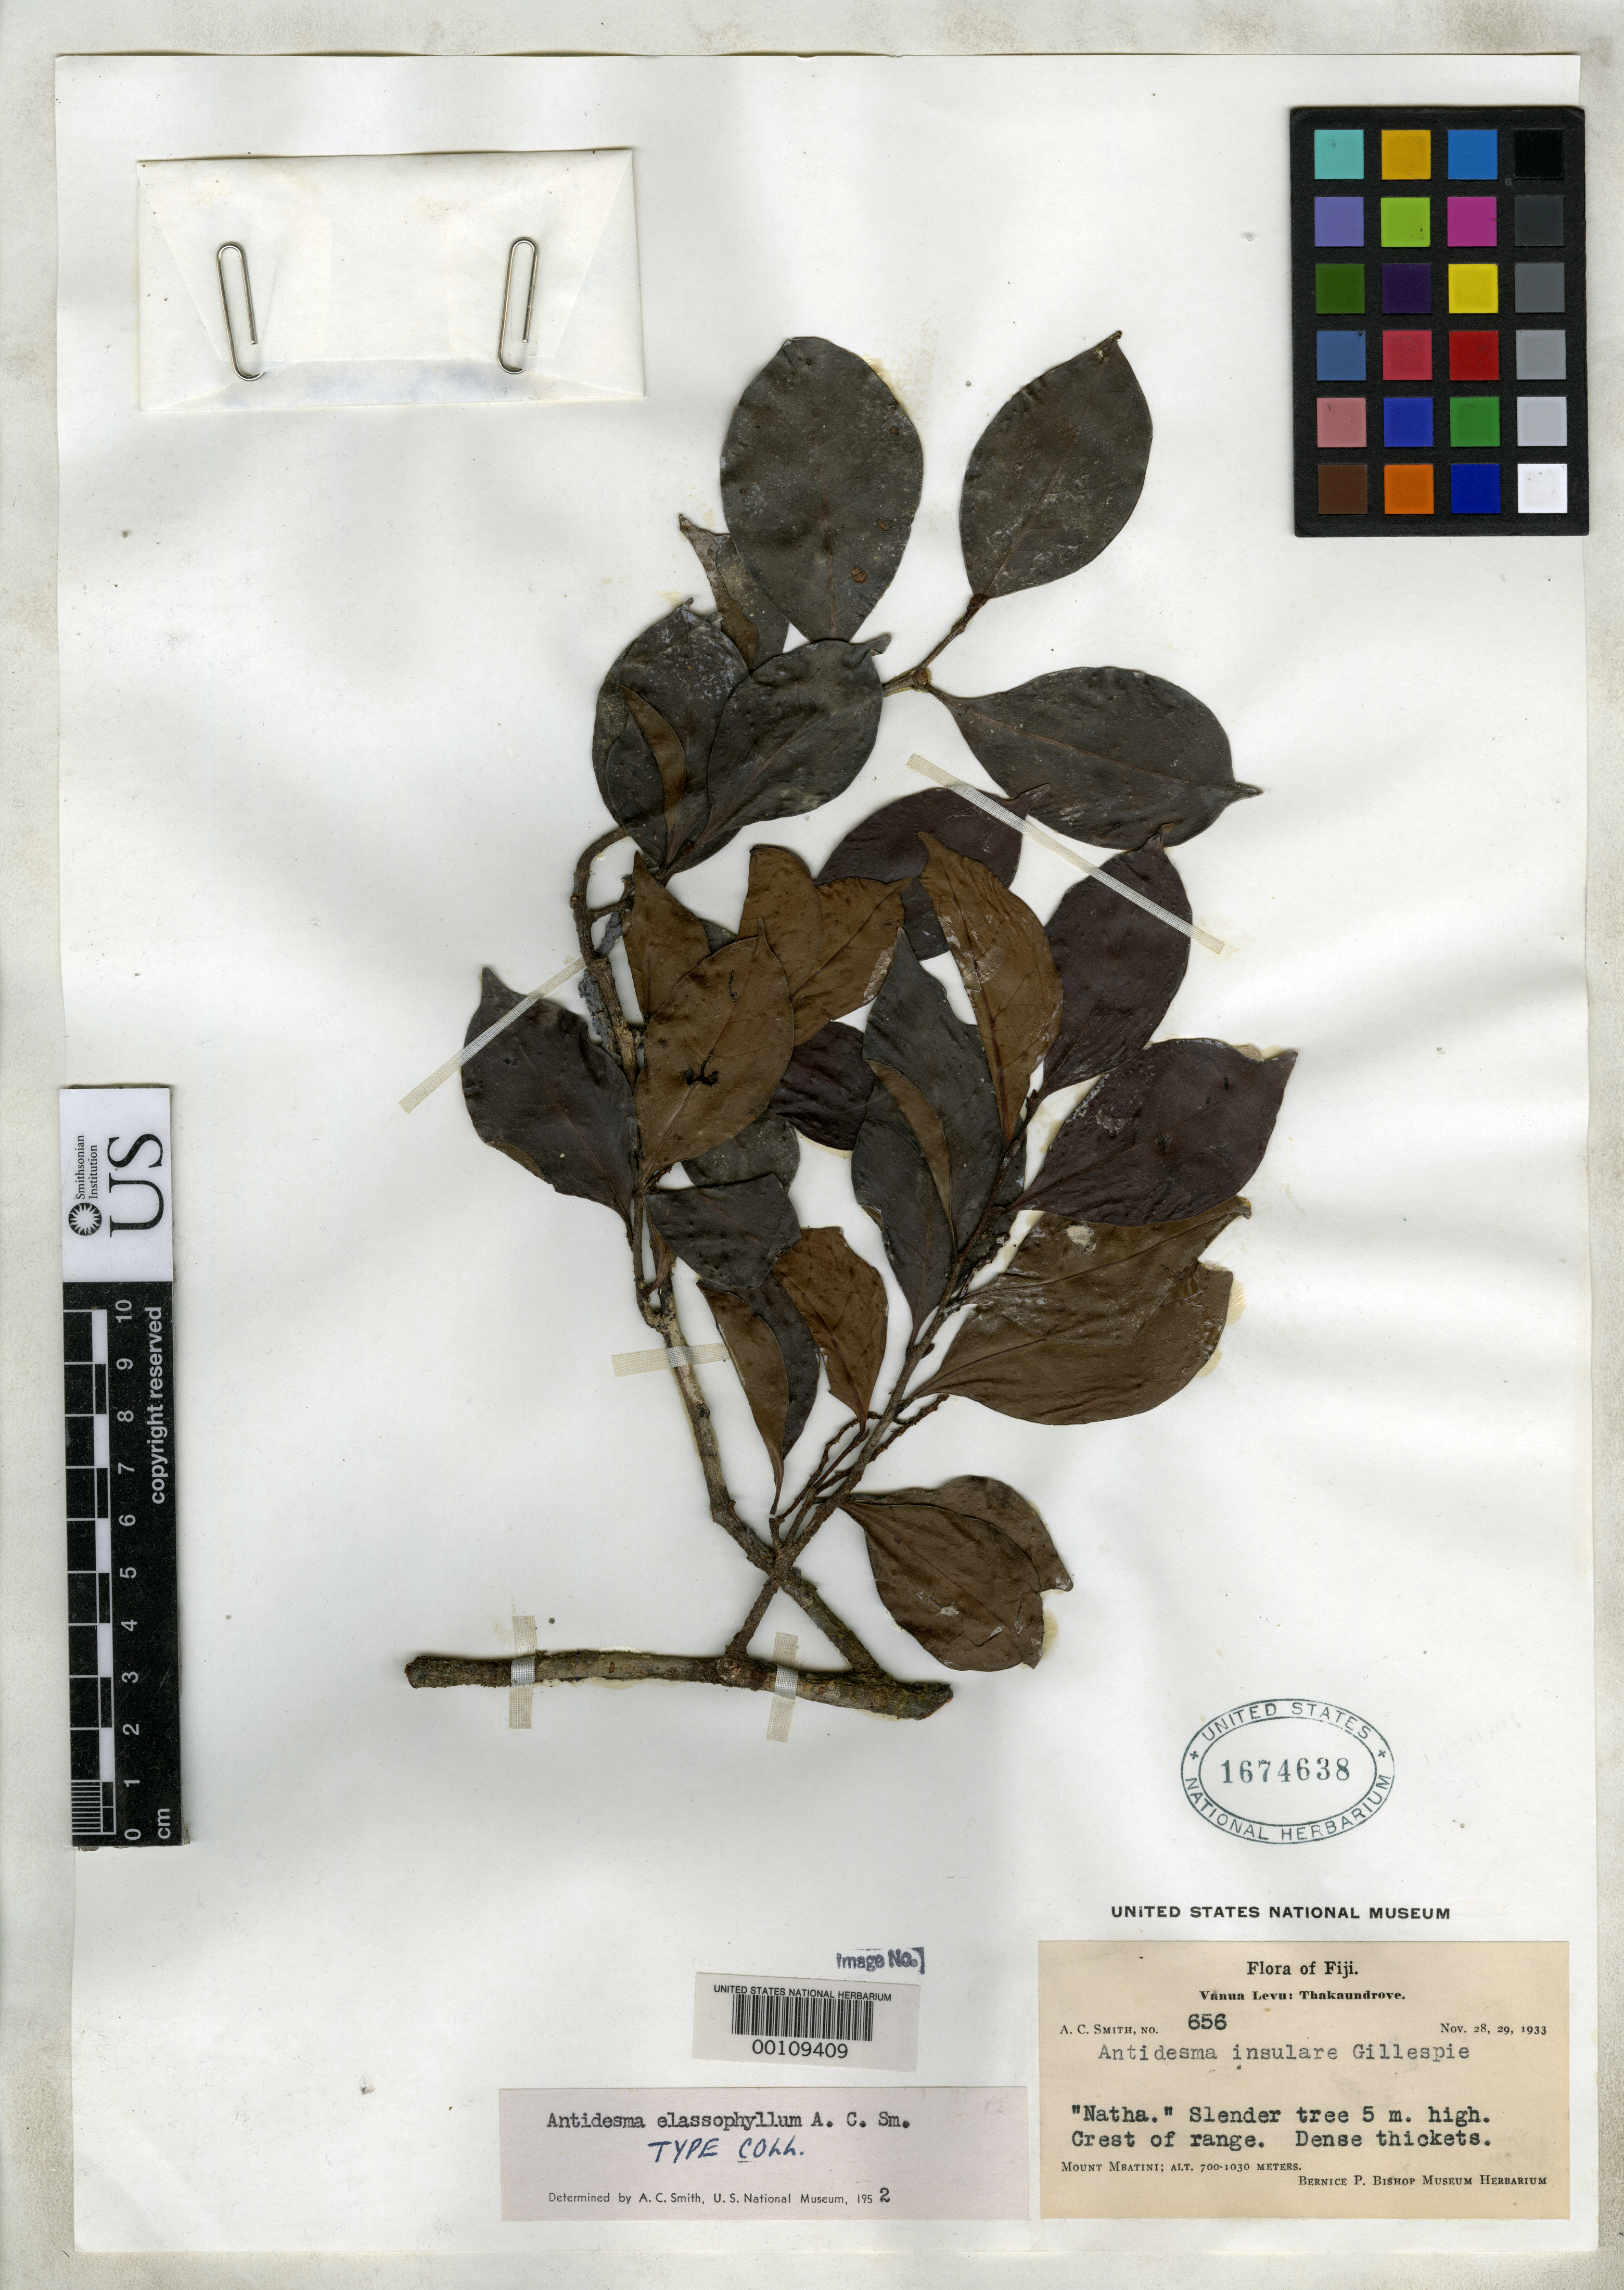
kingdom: Plantae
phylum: Tracheophyta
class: Magnoliopsida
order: Malpighiales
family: Phyllanthaceae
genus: Antidesma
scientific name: Antidesma elassophyllum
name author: A.C. Sm.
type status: Isotype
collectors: A. C. Smith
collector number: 656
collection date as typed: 28 Nov 1933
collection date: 1933-11-28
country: Fiji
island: Vanua Levu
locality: Mt. Mbatini, crest of range. [Vanua Levu Group]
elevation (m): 700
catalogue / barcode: US 1674638